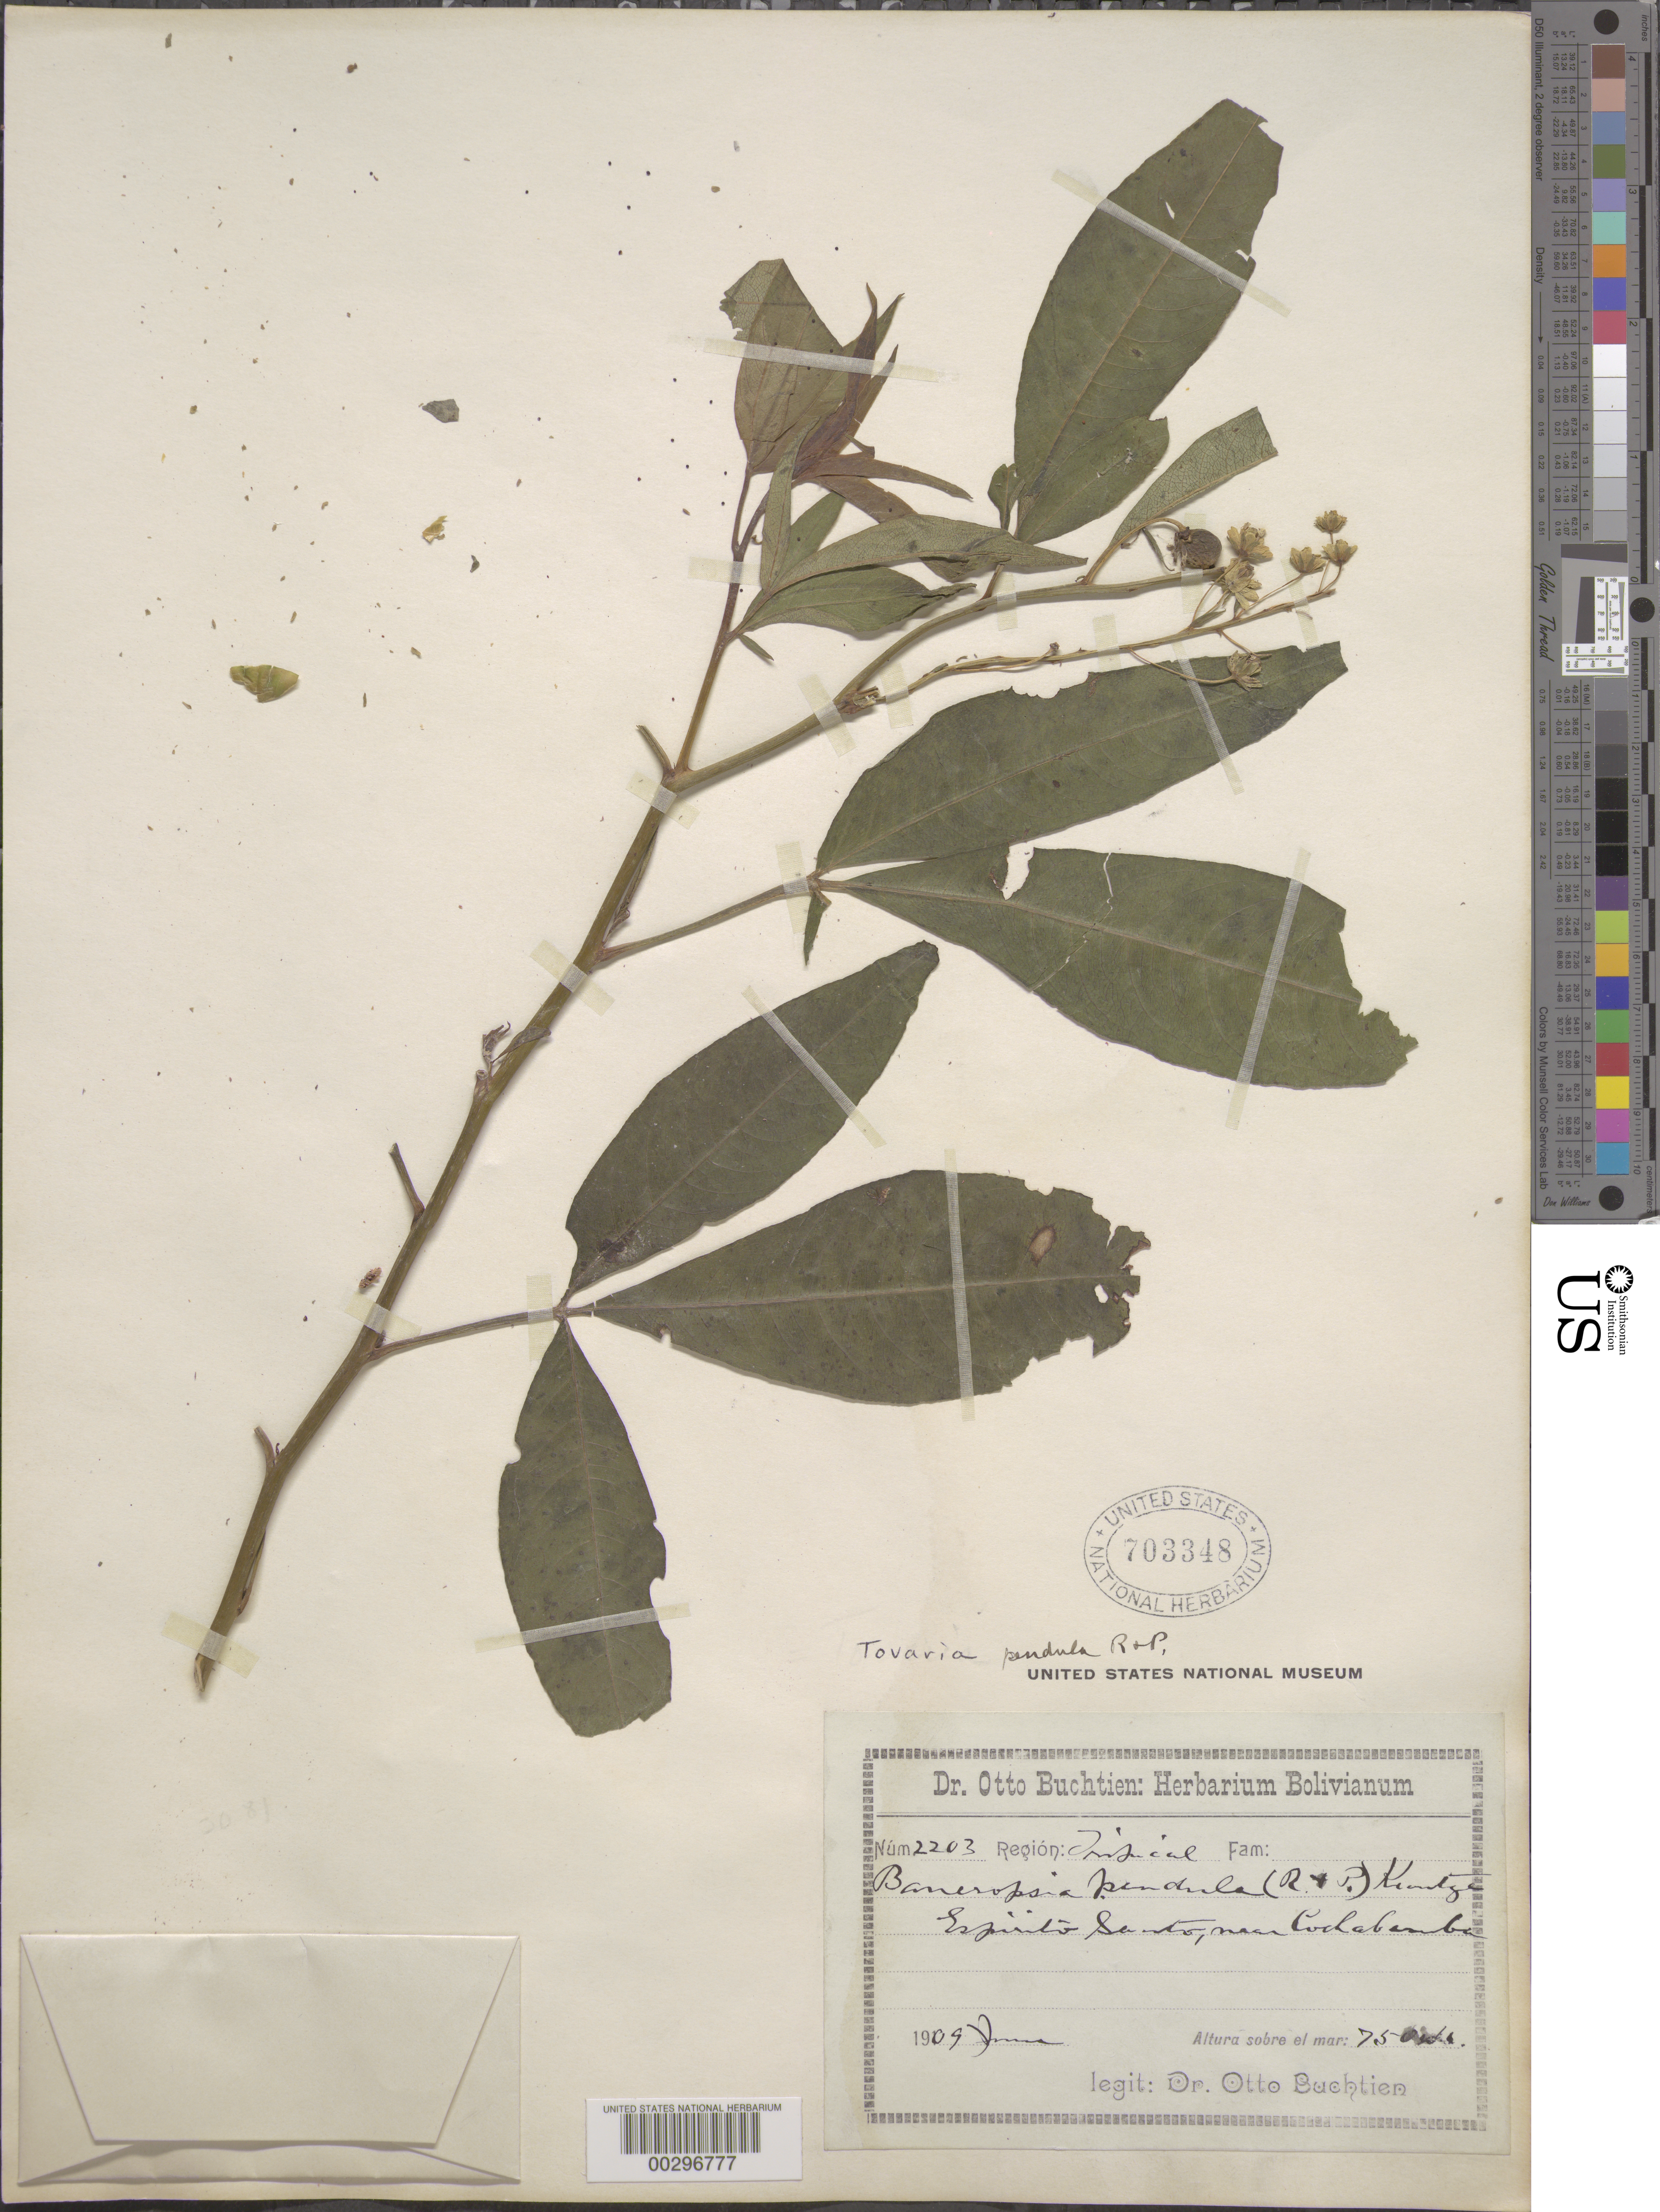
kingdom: Plantae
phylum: Tracheophyta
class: Magnoliopsida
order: Brassicales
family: Tovariaceae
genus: Tovaria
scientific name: Tovaria pendula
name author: Ruiz & Pav.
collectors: O. Buchtien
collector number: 2203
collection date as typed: Jun 1909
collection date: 1909-06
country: Bolivia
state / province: Cochabamba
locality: Espirito Santo, near Cochabamba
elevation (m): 750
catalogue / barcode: US 703348